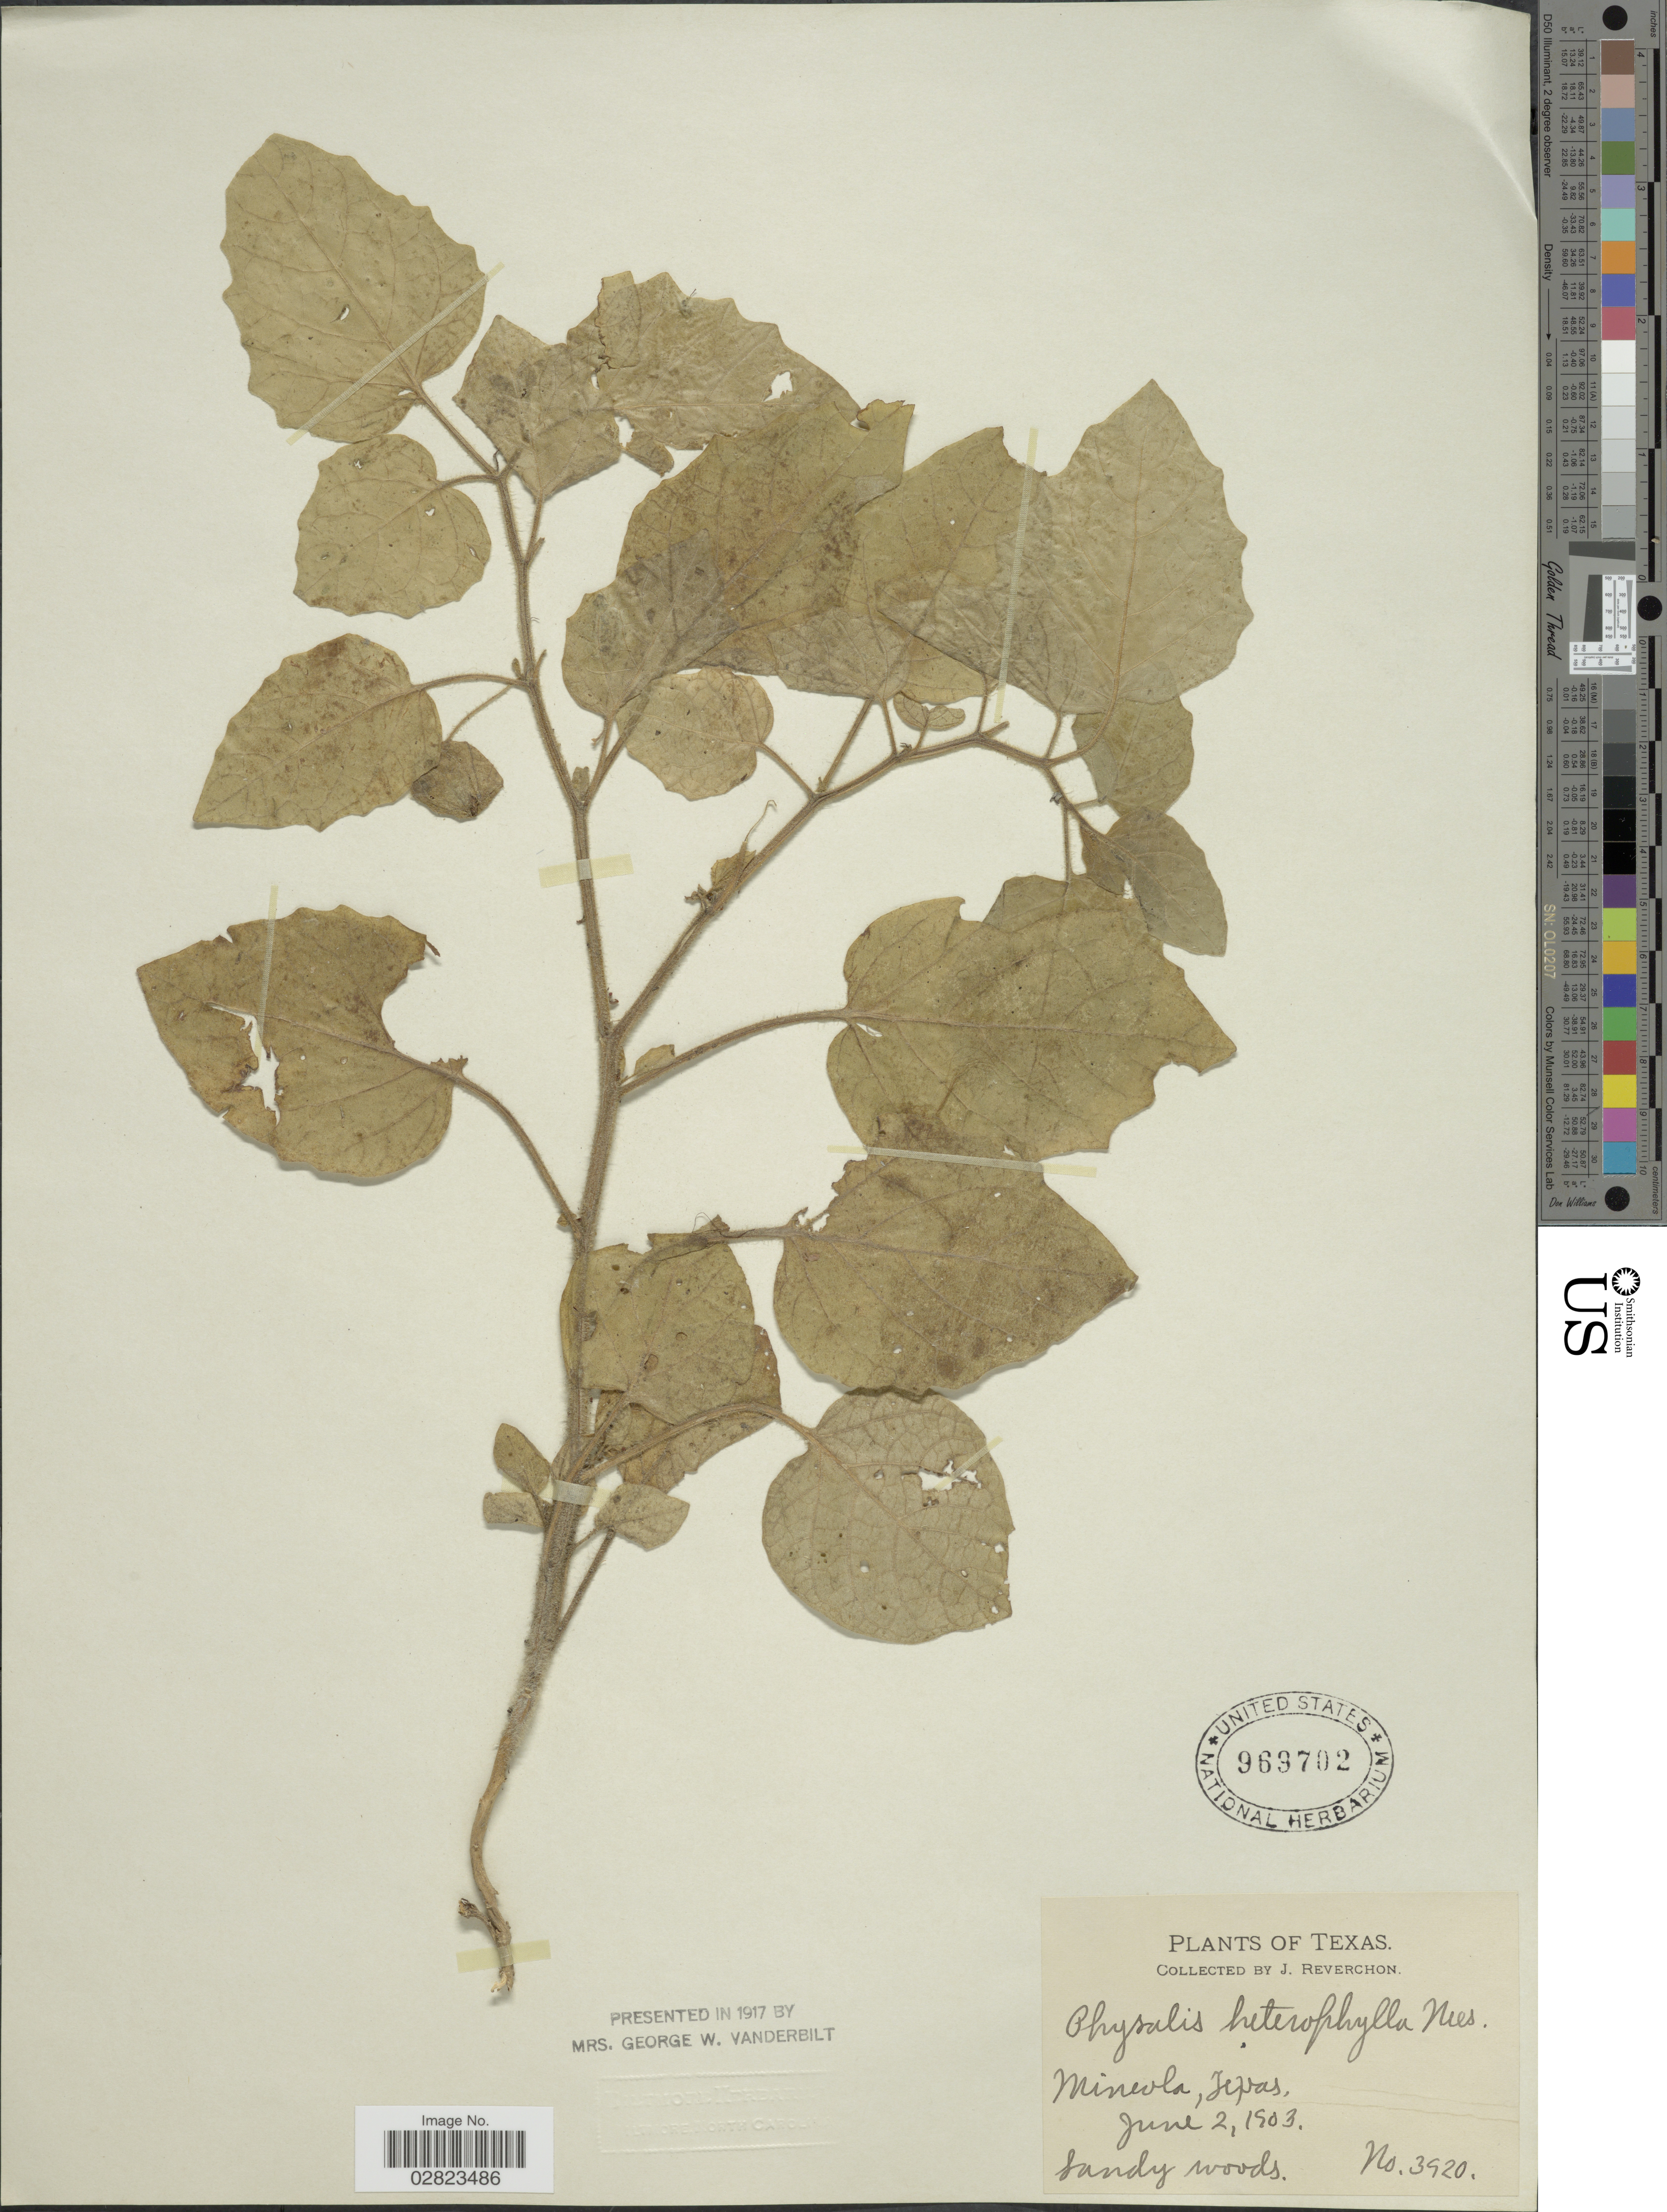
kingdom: Plantae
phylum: Tracheophyta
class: Magnoliopsida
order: Solanales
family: Solanaceae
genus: Physalis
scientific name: Physalis heterophylla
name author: Nees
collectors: J. Reverchon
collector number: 3920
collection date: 1903-06-02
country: United States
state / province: Texas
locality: Mineola.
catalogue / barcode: US 969702